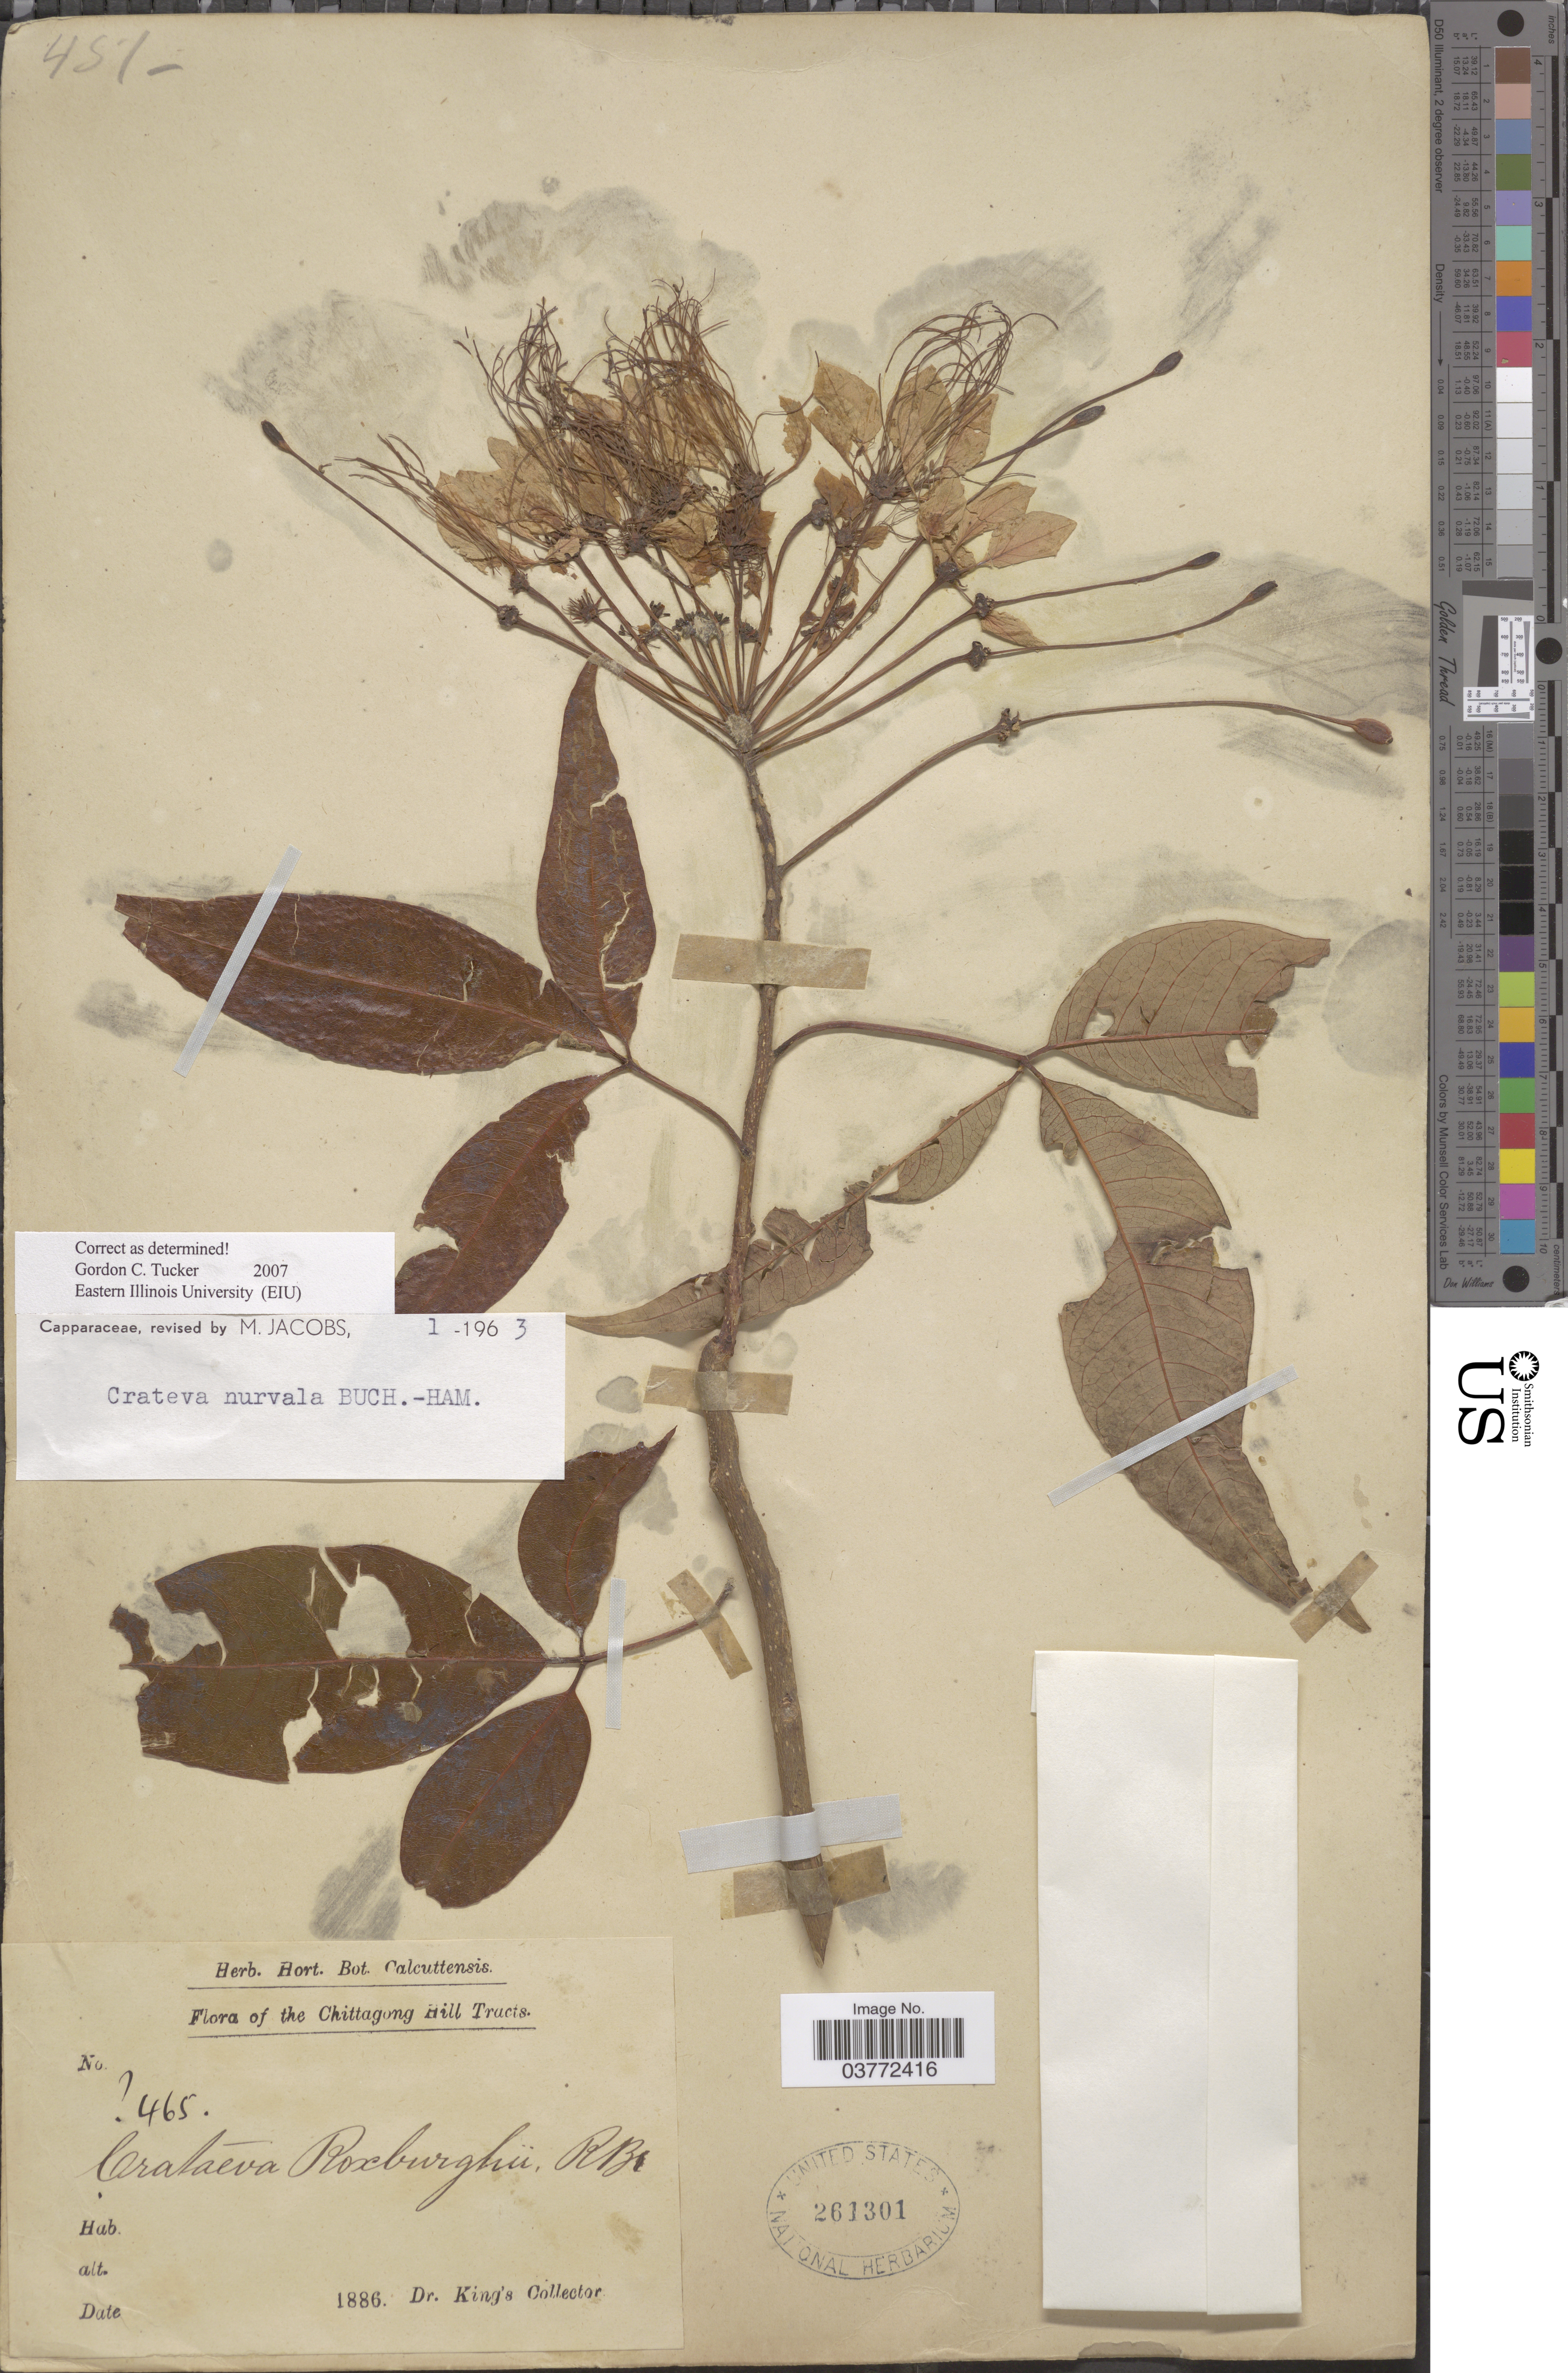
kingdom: Plantae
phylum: Tracheophyta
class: Magnoliopsida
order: Brassicales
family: Capparaceae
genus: Crateva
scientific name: Crateva nurvala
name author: Buch.-Ham.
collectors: Dr. King's collector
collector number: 465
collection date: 1886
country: Bangladesh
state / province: Chittagong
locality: The Chittagong Hill Tracts.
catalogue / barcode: US 261301